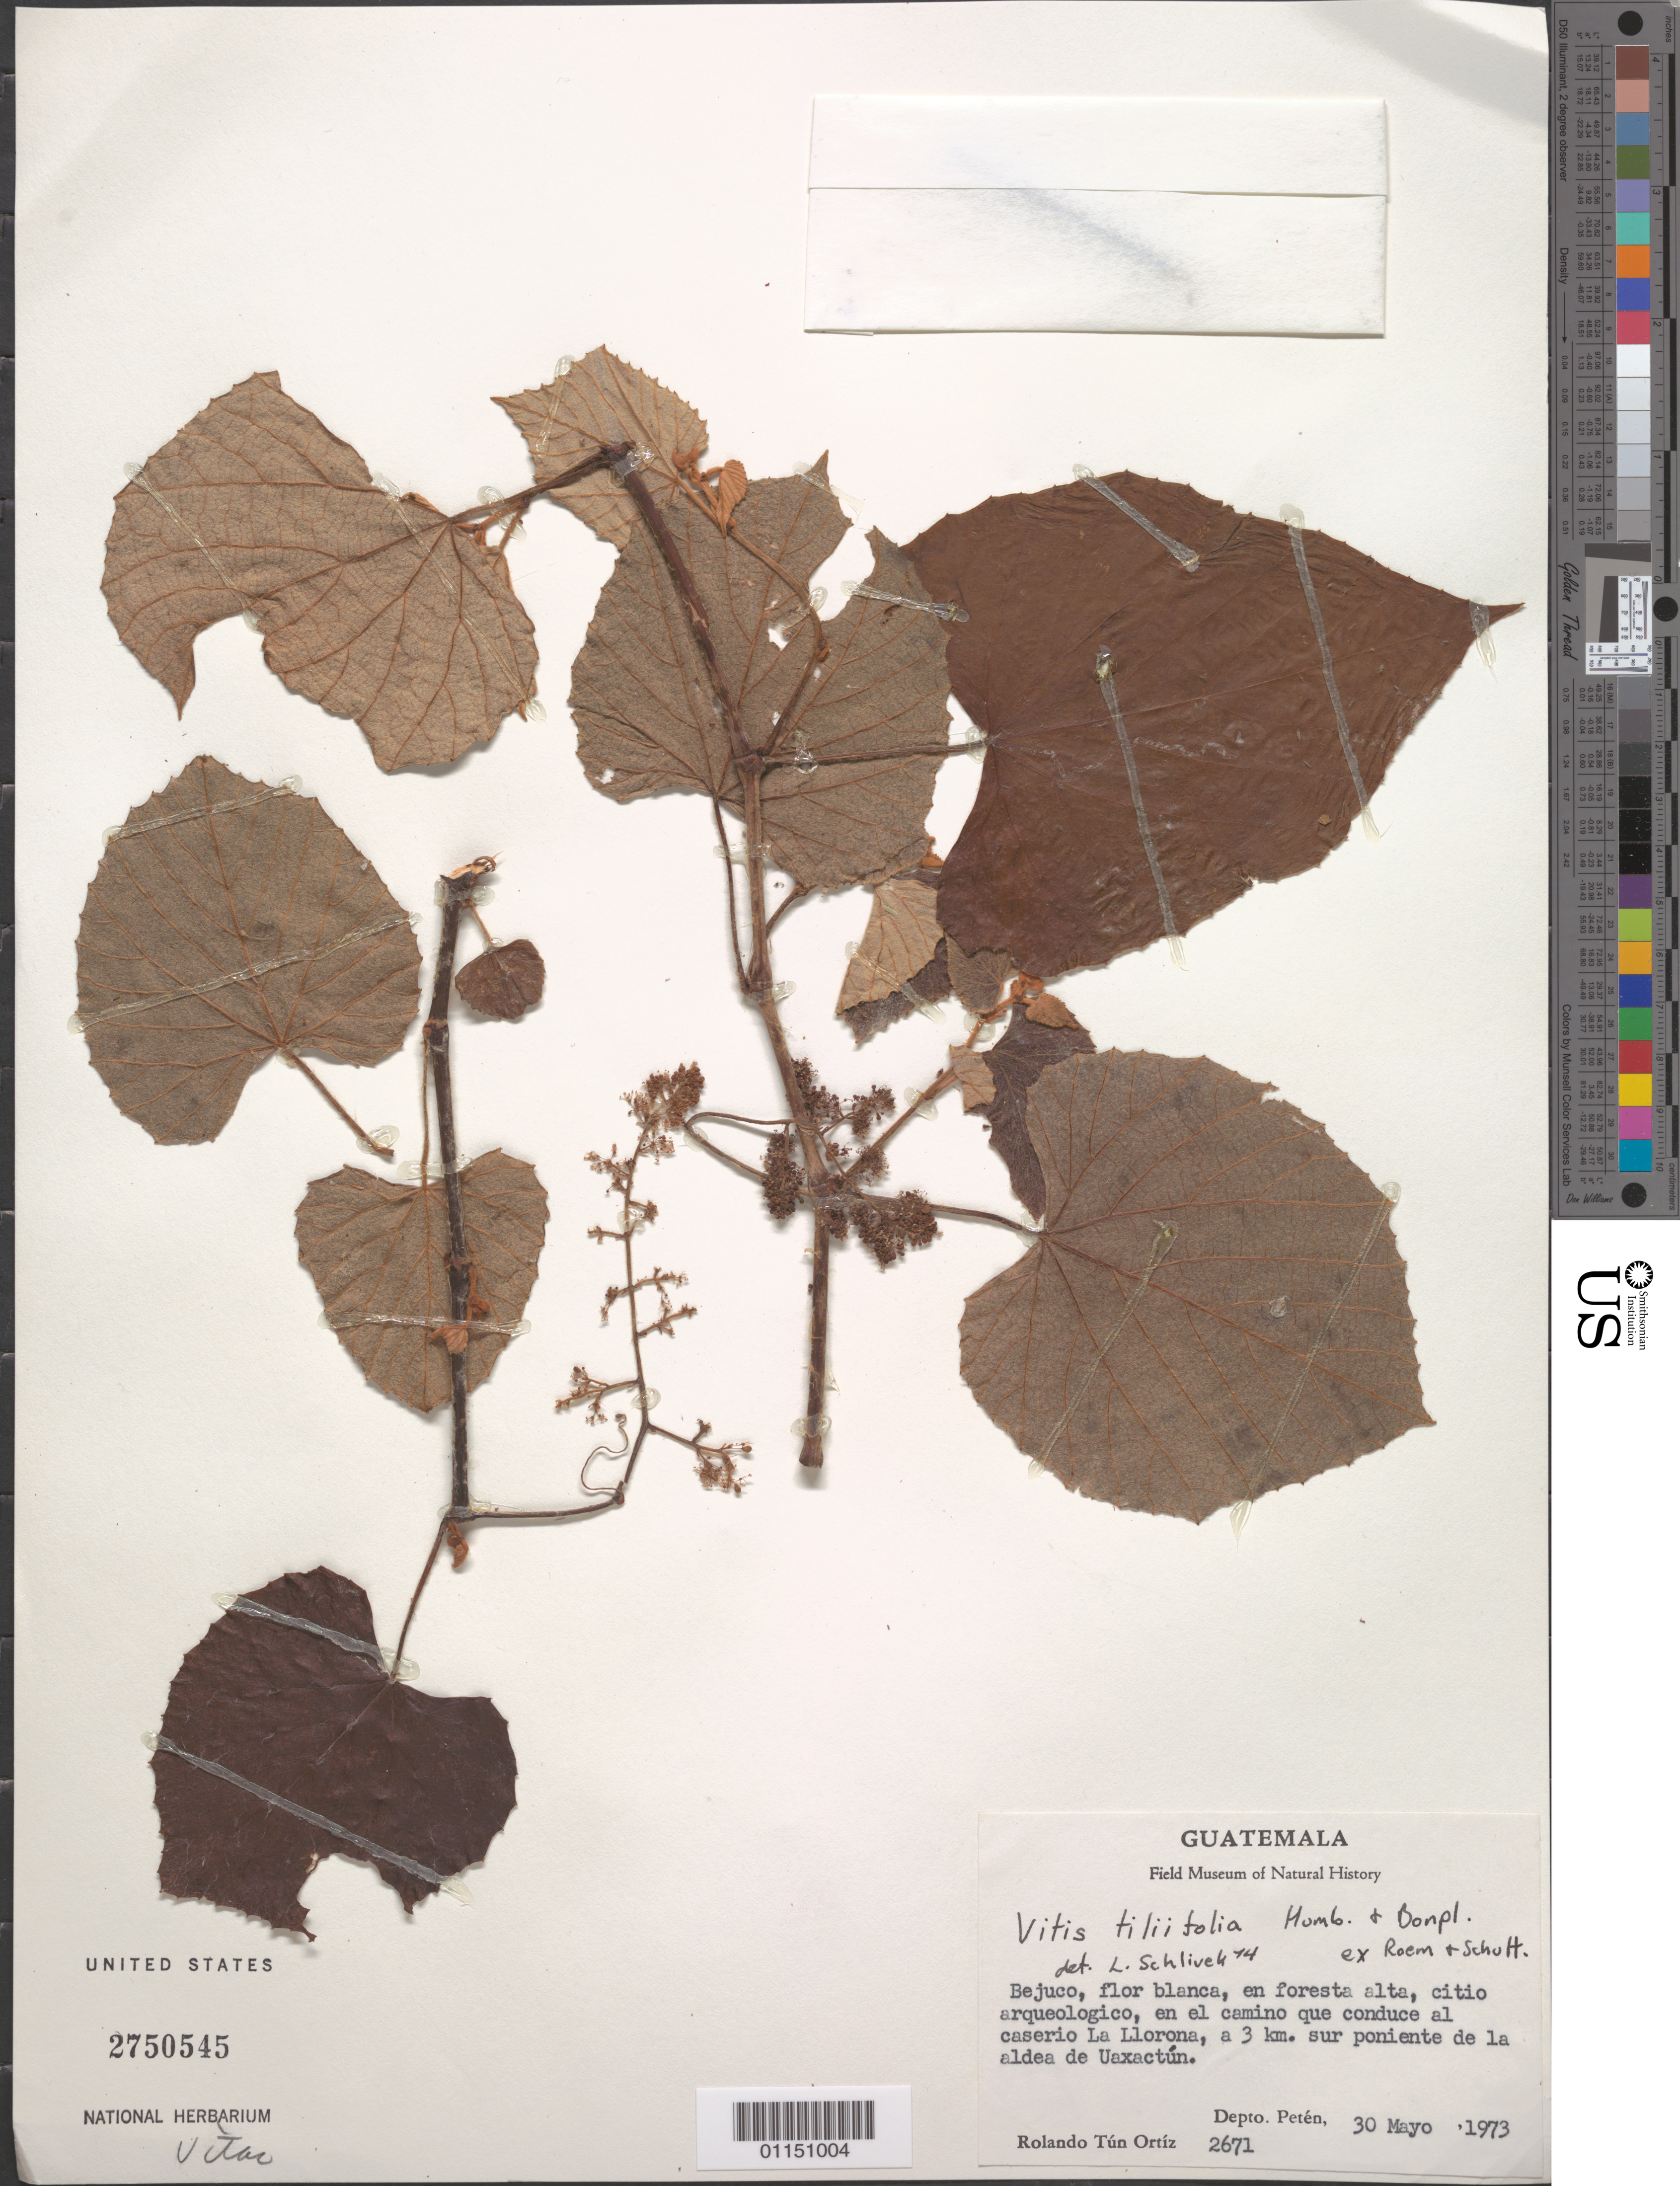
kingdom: Plantae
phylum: Tracheophyta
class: Magnoliopsida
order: Vitales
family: Vitaceae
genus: Vitis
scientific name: Vitis tiliaefolia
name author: Willd.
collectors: R. Tún Ortiz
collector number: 2671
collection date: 1973-05-30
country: Guatemala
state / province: El Petén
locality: La Llorona, a 3 km sur poniente de la aldea de Uaxactun.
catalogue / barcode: US 2750545